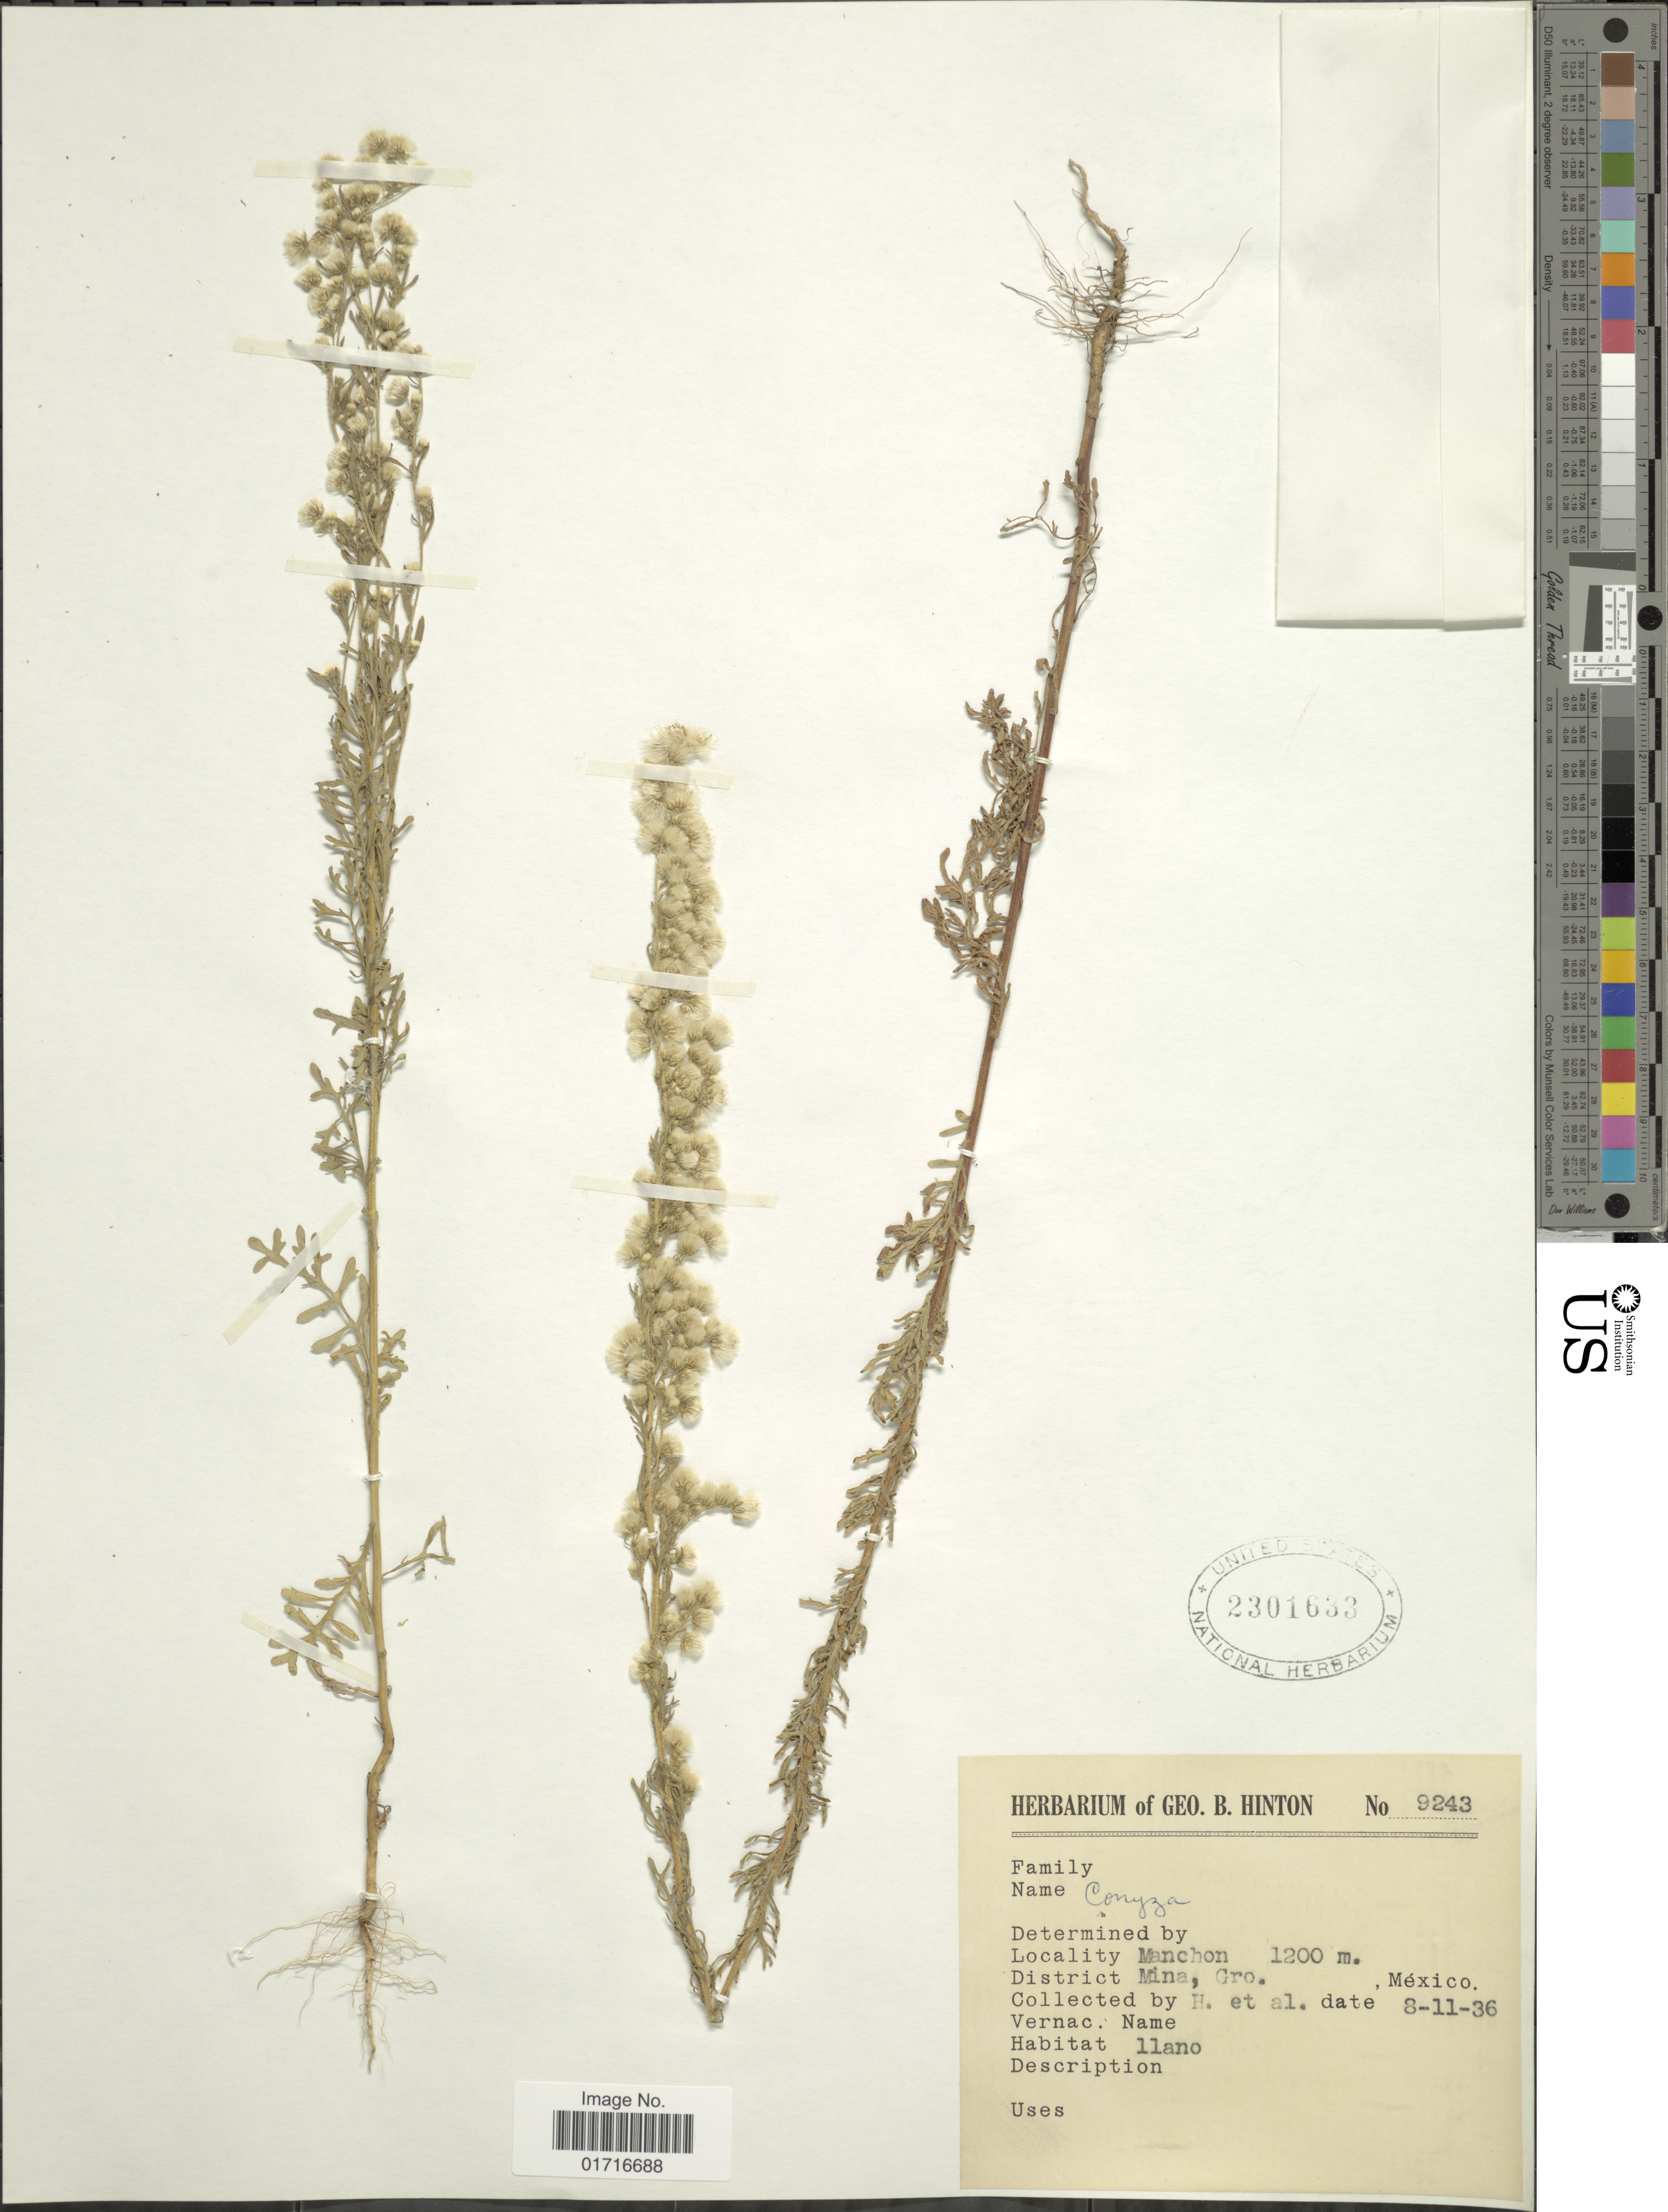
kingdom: Plantae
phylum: Tracheophyta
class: Magnoliopsida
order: Asterales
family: Asteraceae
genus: Conyza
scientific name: Conyza sophiaefolia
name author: Kunth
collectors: G. B. Hinton & et al.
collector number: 9243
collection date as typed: Transcribed d/m/y: 8/11/36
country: Mexico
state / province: Guerrero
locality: Manchon, Mina, Gro, Mexico.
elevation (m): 1200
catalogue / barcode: US 2304633